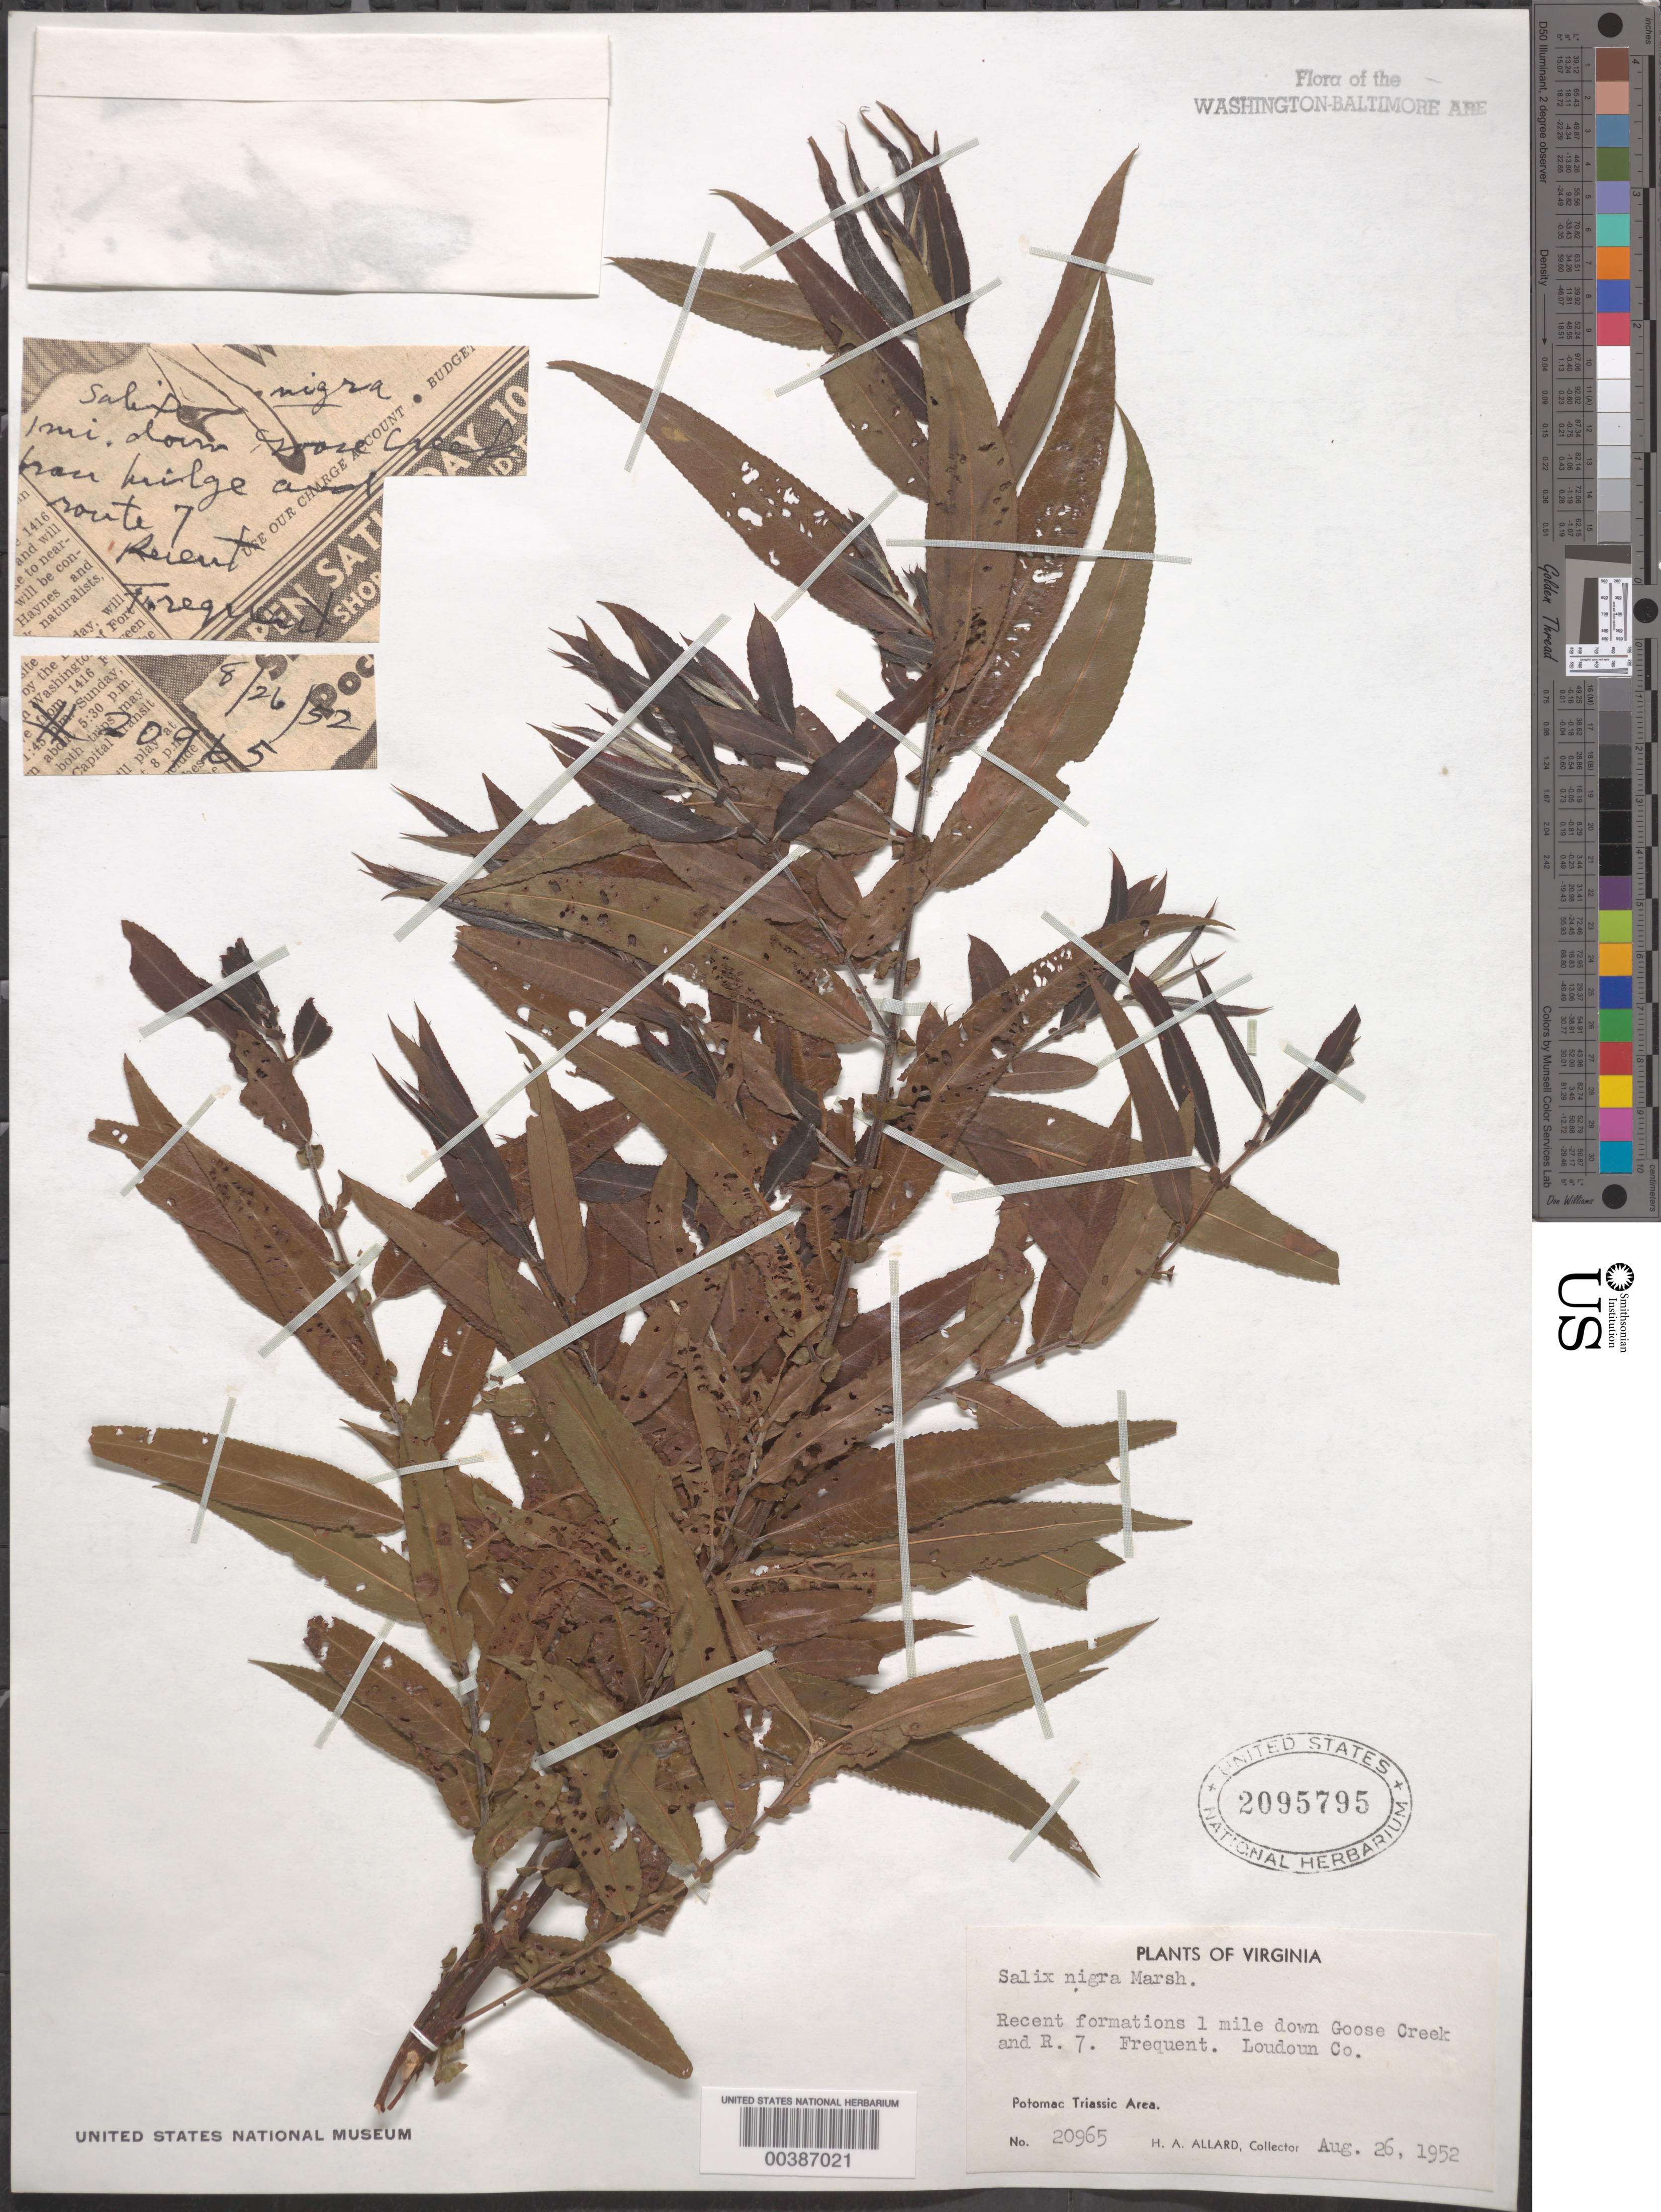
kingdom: Plantae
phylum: Tracheophyta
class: Magnoliopsida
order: Malpighiales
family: Salicaceae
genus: Salix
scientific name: Salix nigra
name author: Marshall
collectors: H. A. Allard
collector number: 20965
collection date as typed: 26 Aug 1952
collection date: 1952-08-26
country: United States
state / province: Virginia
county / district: Loudoun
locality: Downstream from Route 7 on Goose Creek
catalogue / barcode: US 2095795